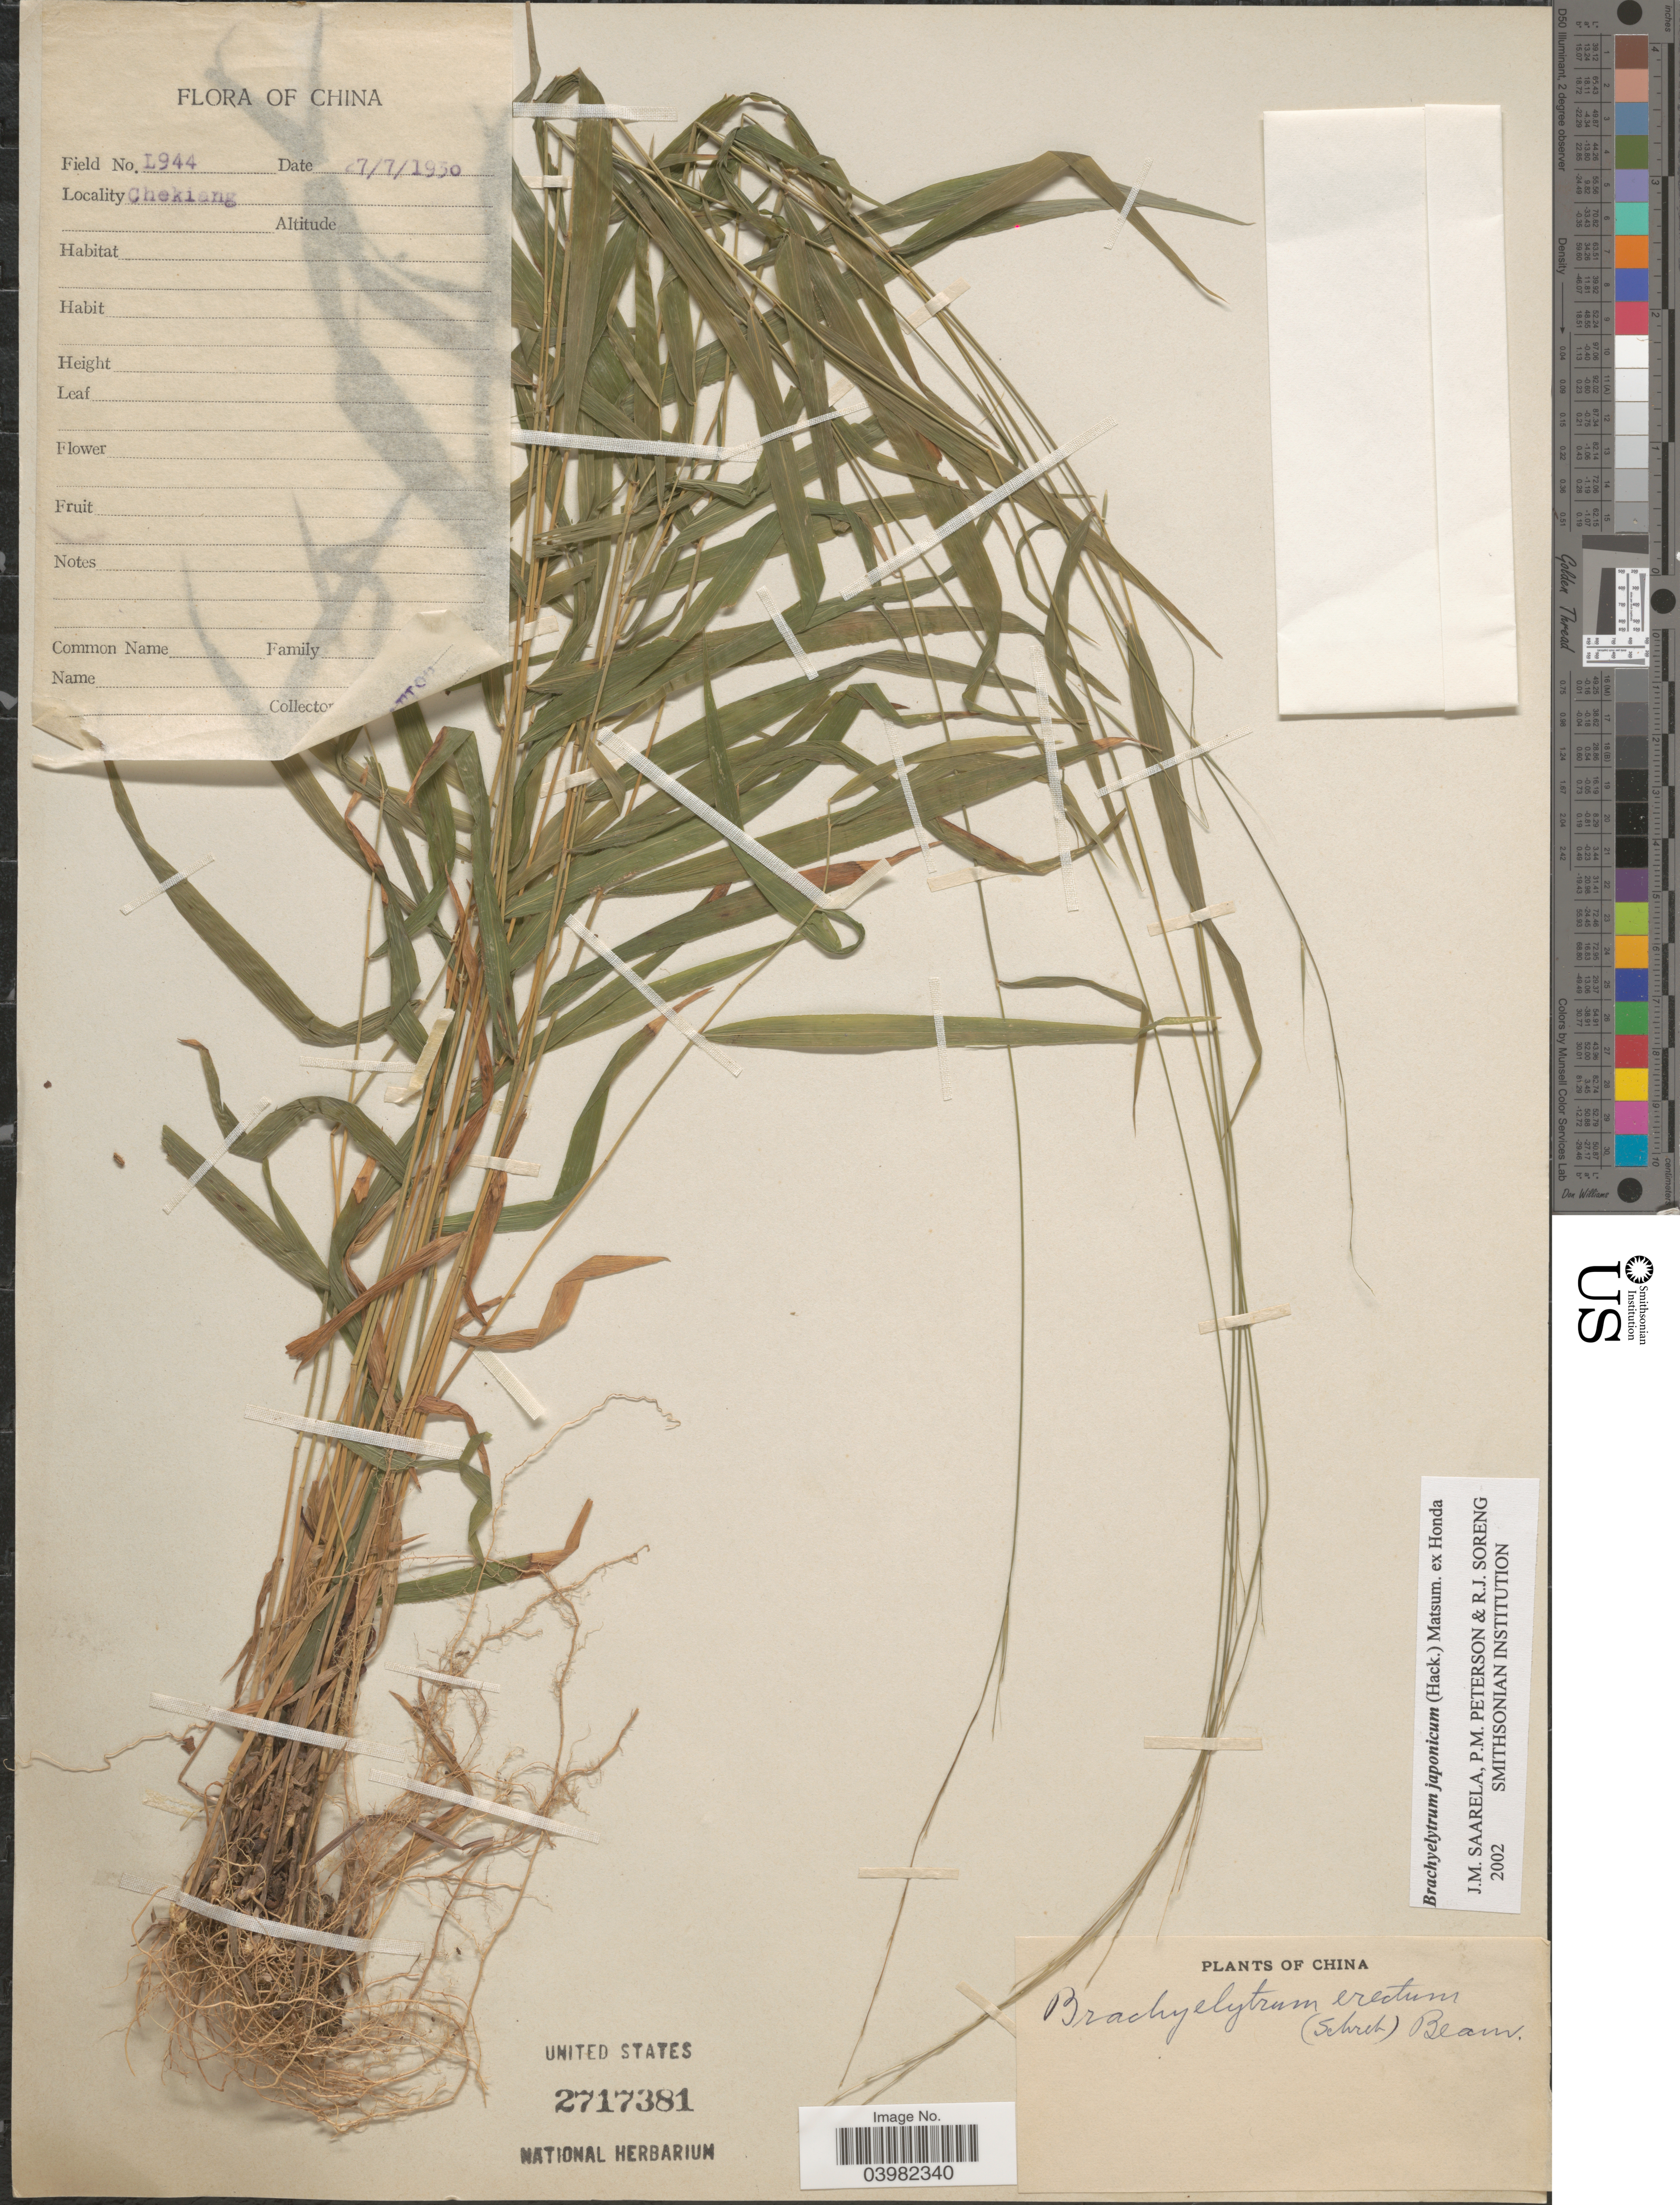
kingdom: Plantae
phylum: Tracheophyta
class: Liliopsida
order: Poales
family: Poaceae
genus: Brachyelytrum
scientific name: Brachyelytrum japonicum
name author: (Hack.) Matsum. ex Honda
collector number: L944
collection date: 1930-07-27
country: China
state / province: Zhejiang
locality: Chekiang.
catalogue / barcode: US 2717381